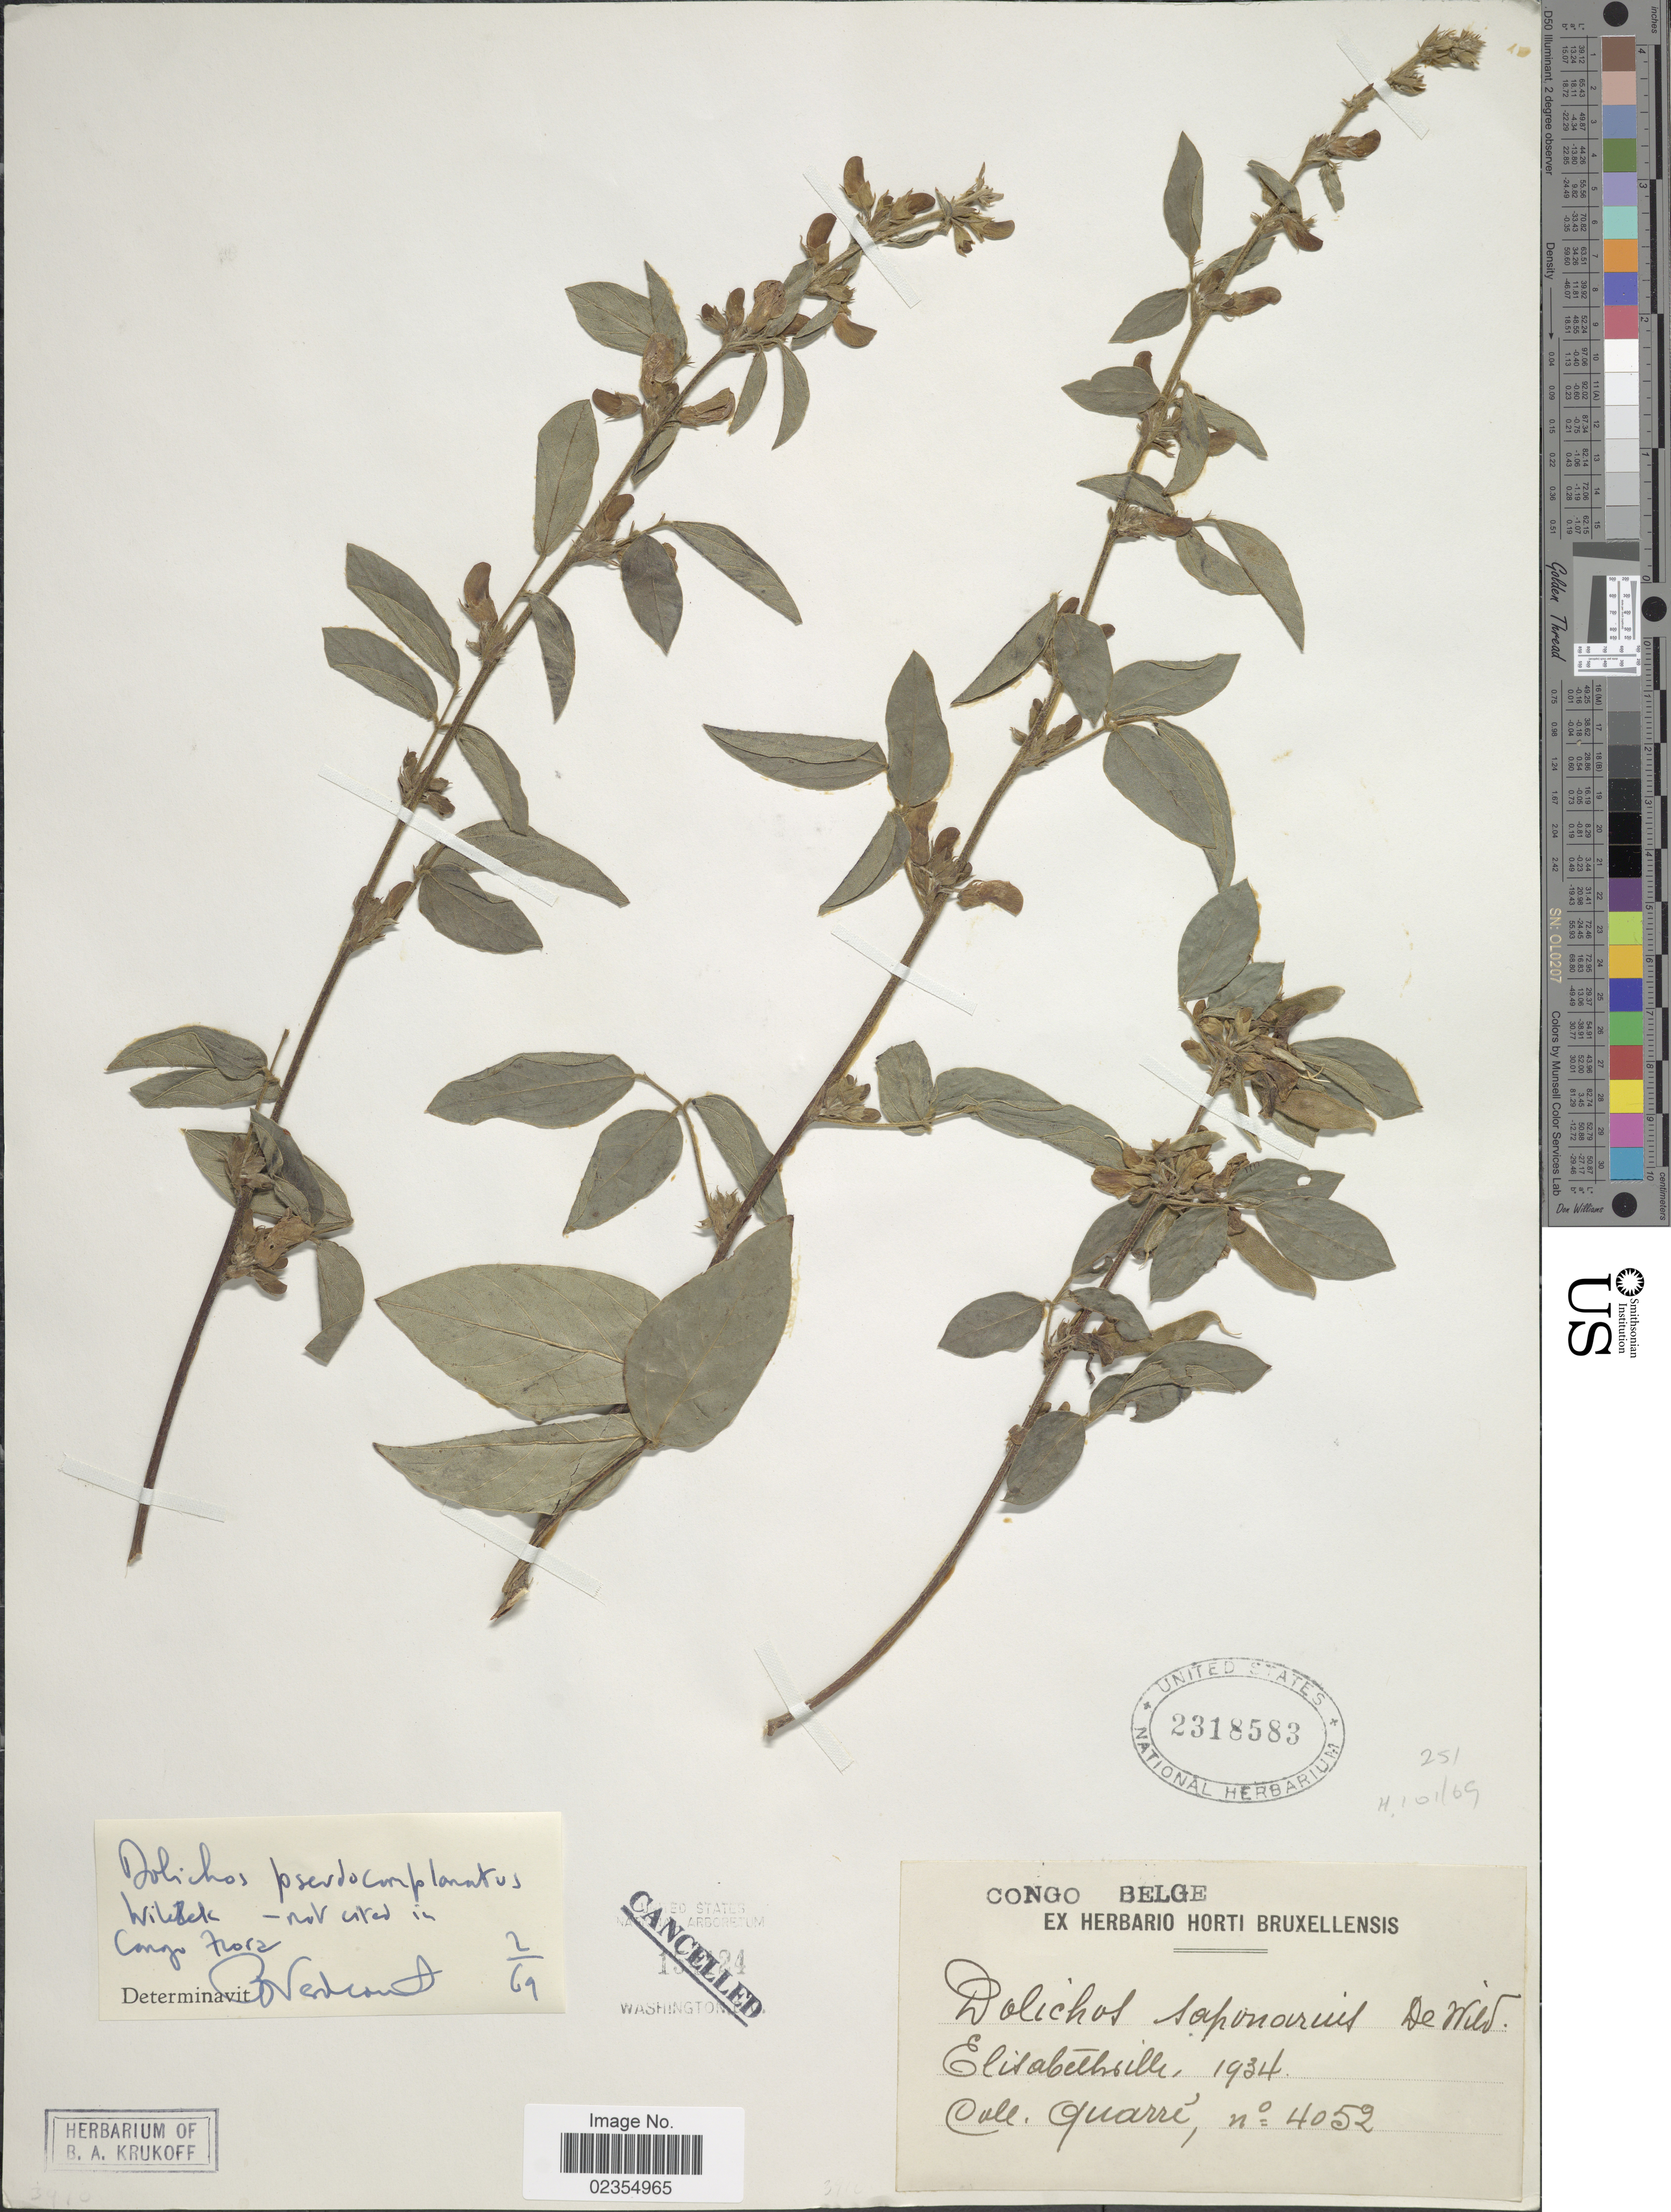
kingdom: Plantae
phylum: Tracheophyta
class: Magnoliopsida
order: Fabales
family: Fabaceae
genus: Dolichos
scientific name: Dolichos pseudocomplanatus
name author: R. Wilczek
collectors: -. Quarre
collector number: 4052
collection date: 1934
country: Congo, Democratic Republic of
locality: Congo Belge, Elisabethsville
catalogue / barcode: US 2318583